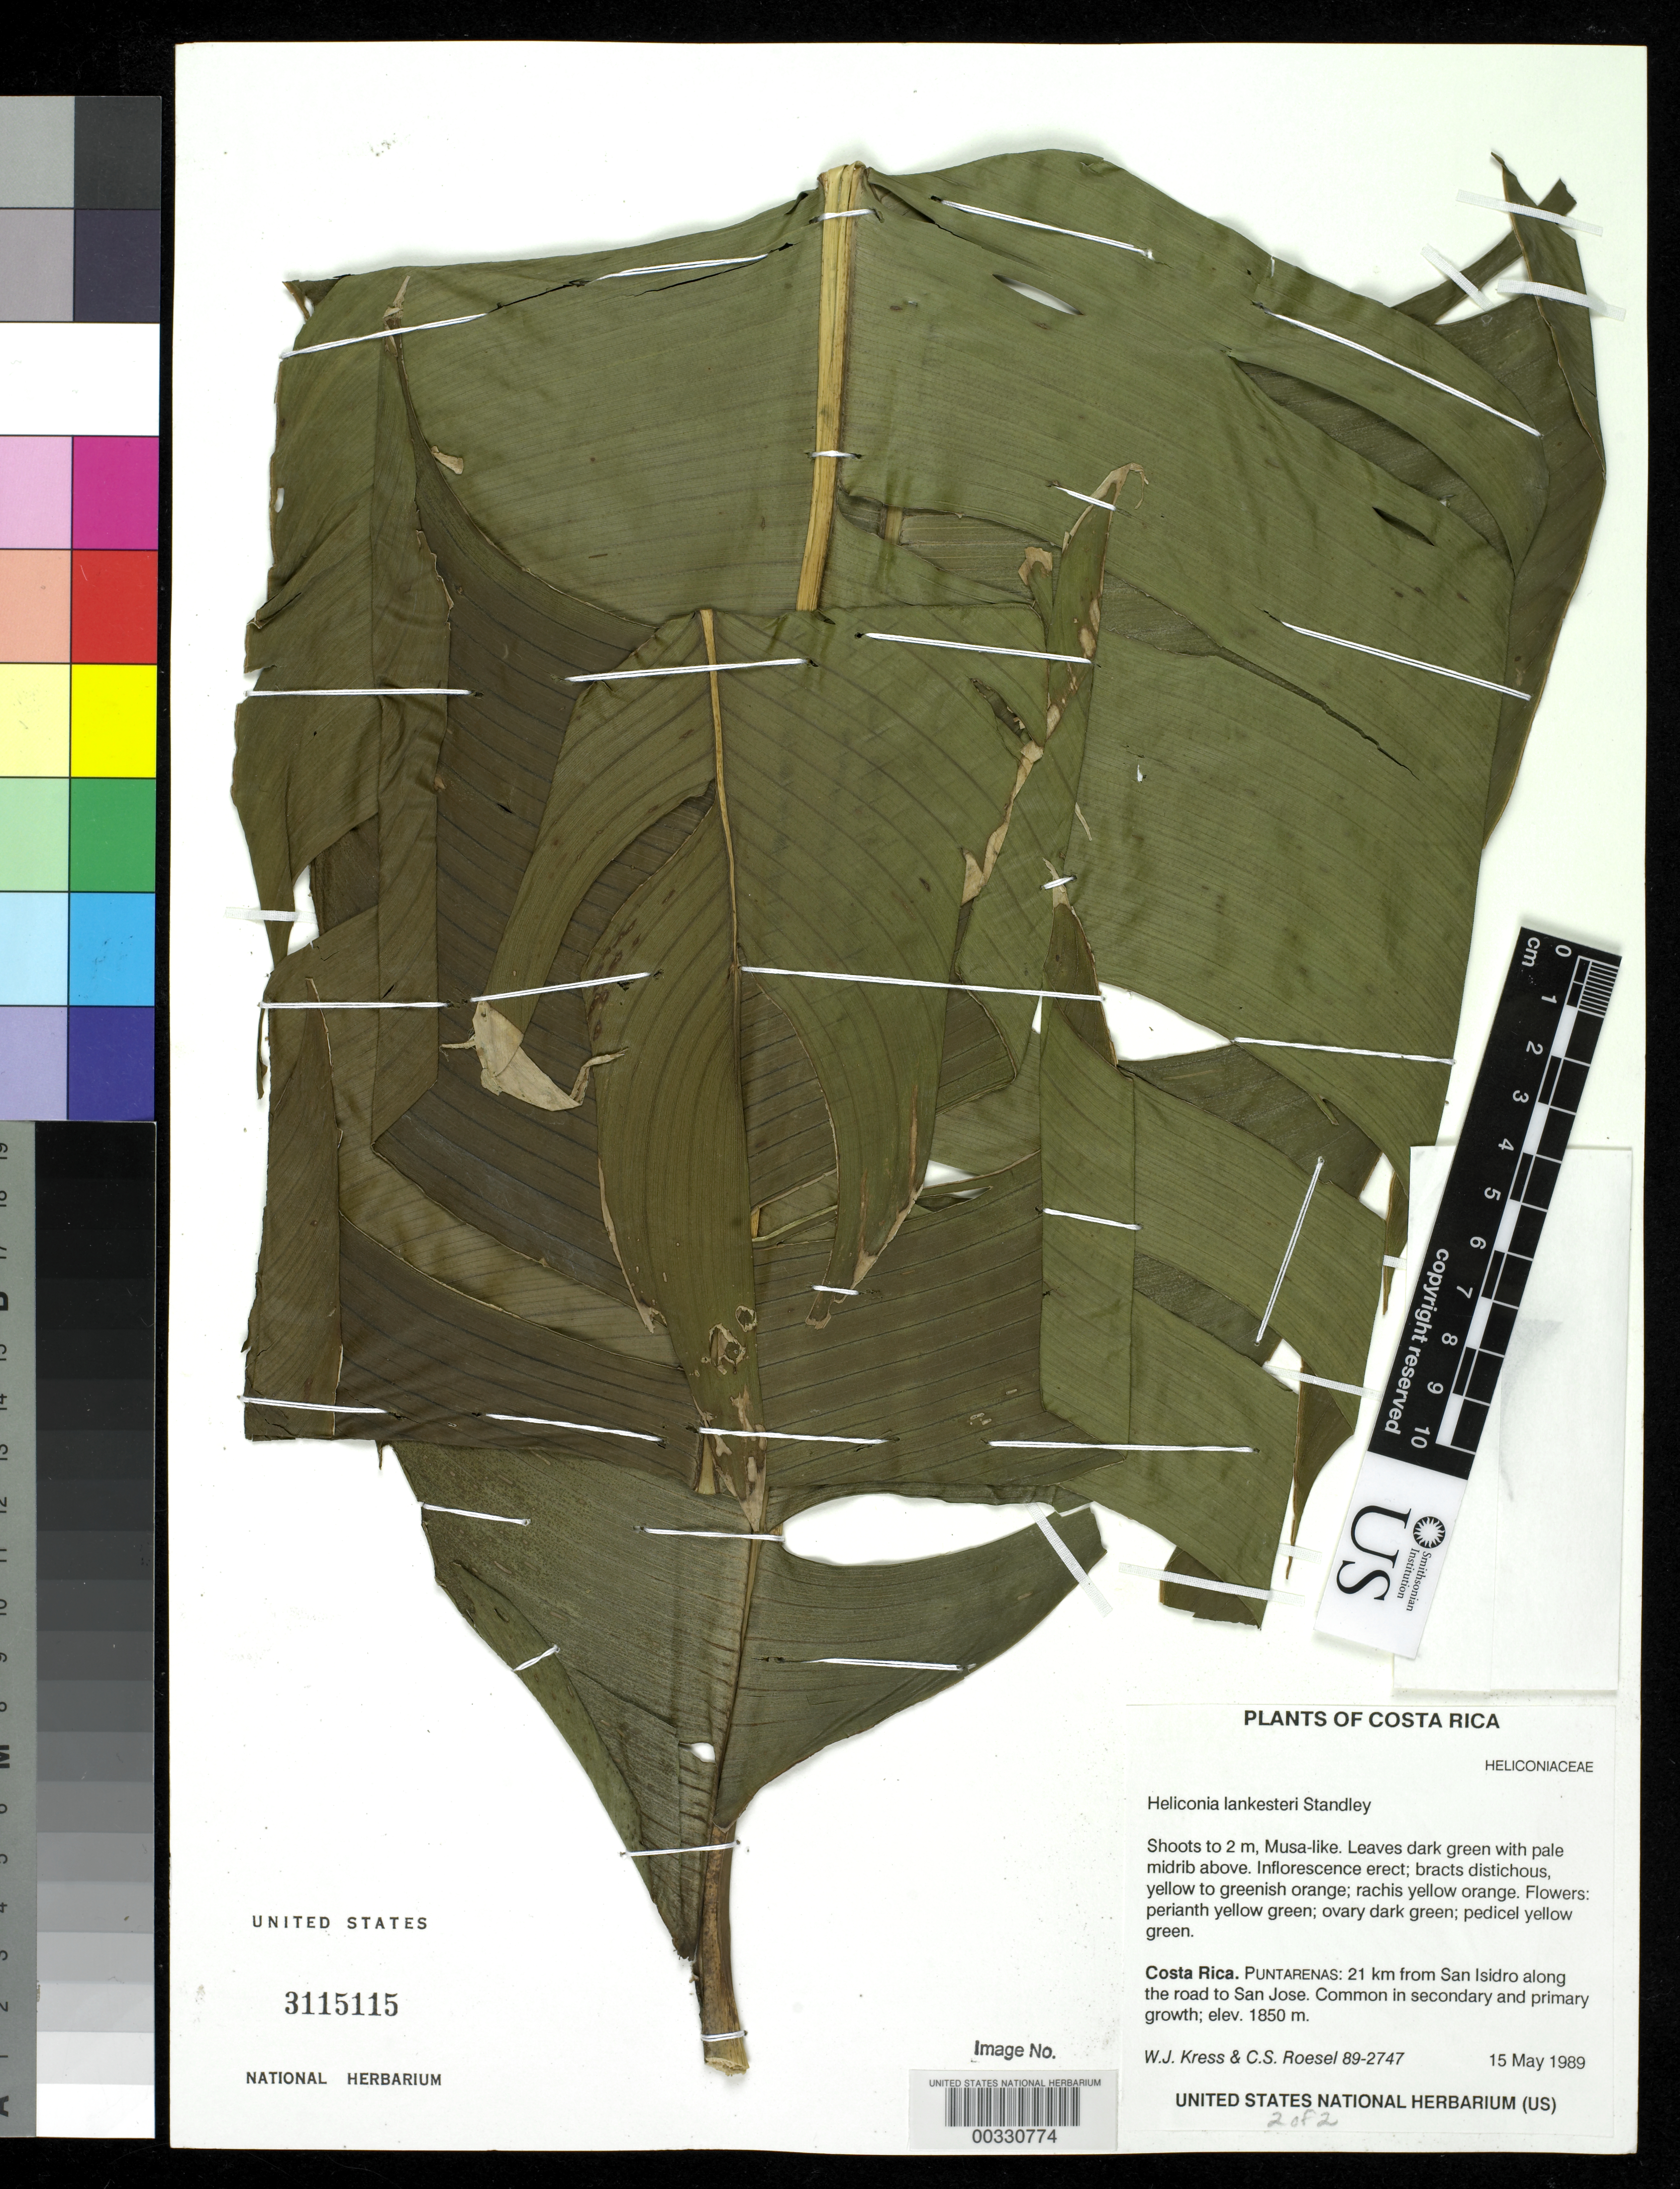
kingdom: Plantae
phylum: Tracheophyta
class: Liliopsida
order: Zingiberales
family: Heliconiaceae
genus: Heliconia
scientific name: Heliconia lankesteri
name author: Standl.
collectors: W. J. Kress & C. S. Roesel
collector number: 89-2747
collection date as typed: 15 May 1989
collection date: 1989-05-15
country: Costa Rica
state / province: Puntarenas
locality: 21 km from san isidro along road to san jose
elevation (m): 1850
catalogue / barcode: US 3115115